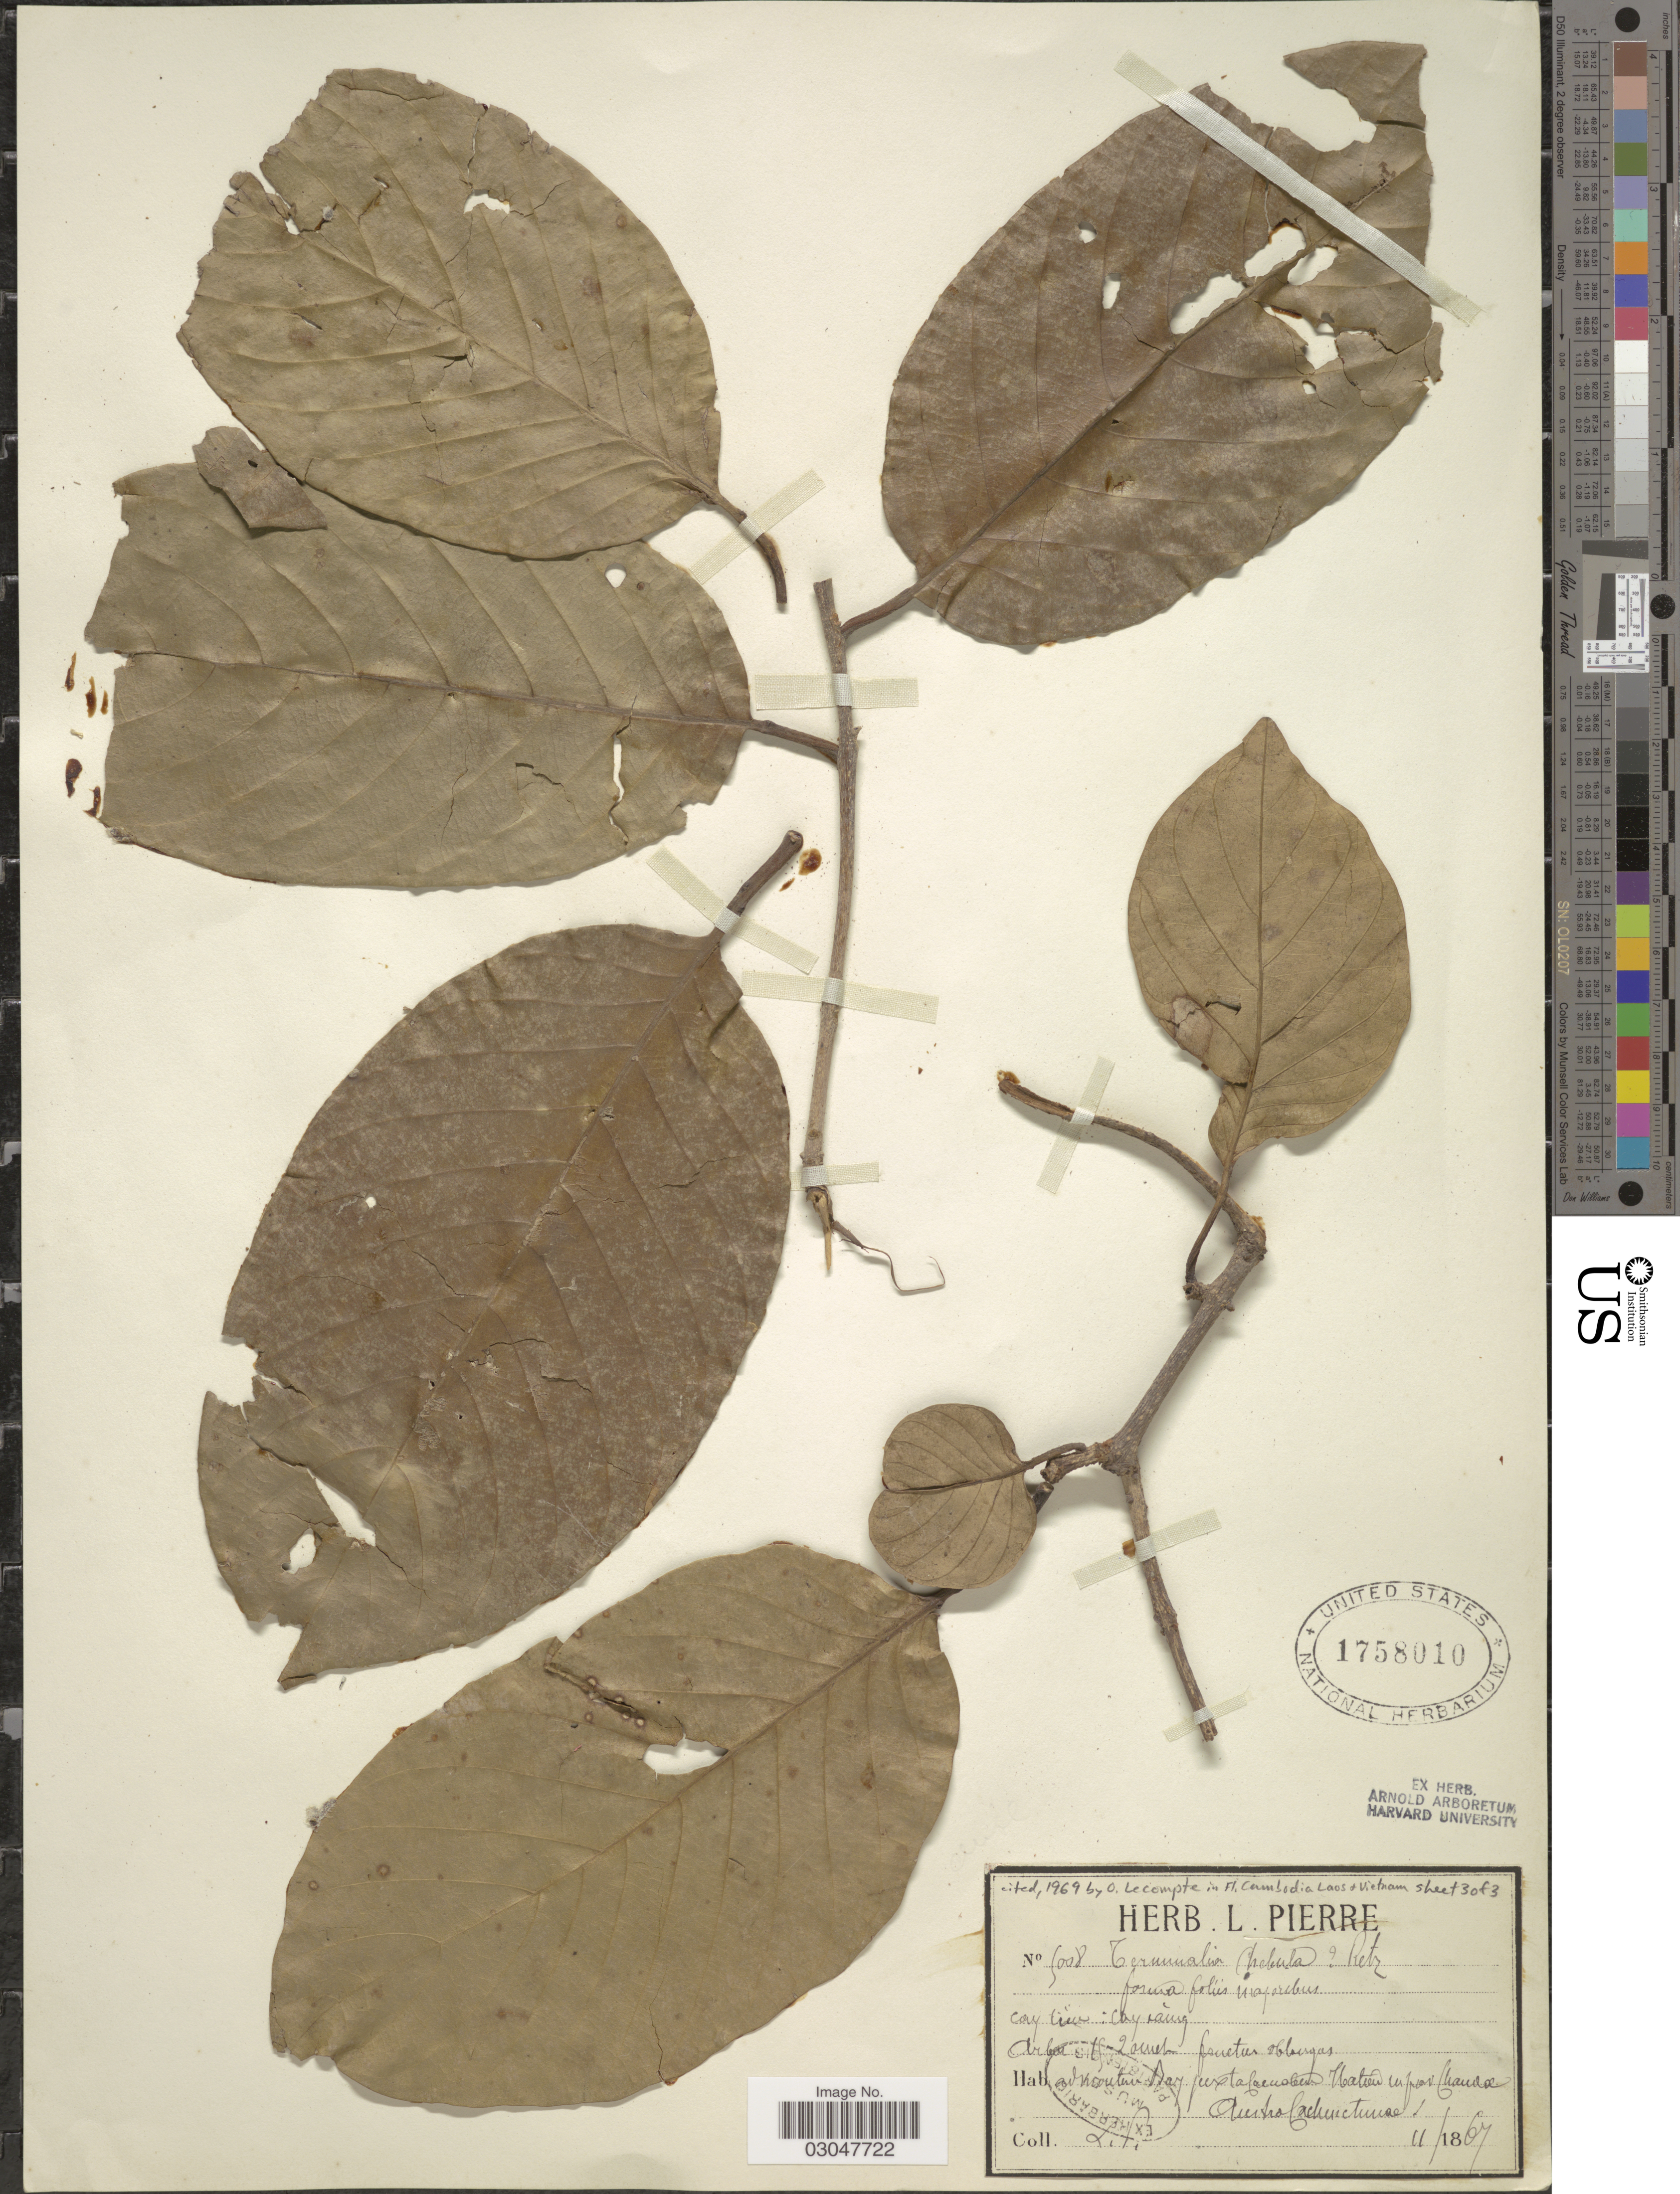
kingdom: Plantae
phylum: Tracheophyta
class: Magnoliopsida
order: Myrtales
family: Combretaceae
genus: Terminalia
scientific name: Terminalia chebula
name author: Retz.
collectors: L. Pierre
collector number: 5008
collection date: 1867-11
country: Vietnam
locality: Ad montem Bây juxta canalem Hatien in prov. Chaudoc, Austro Cochinchinae. [At Bay mountain near Hatien canal in Chau Doc province, South Cochinchina]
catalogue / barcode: US 1758010